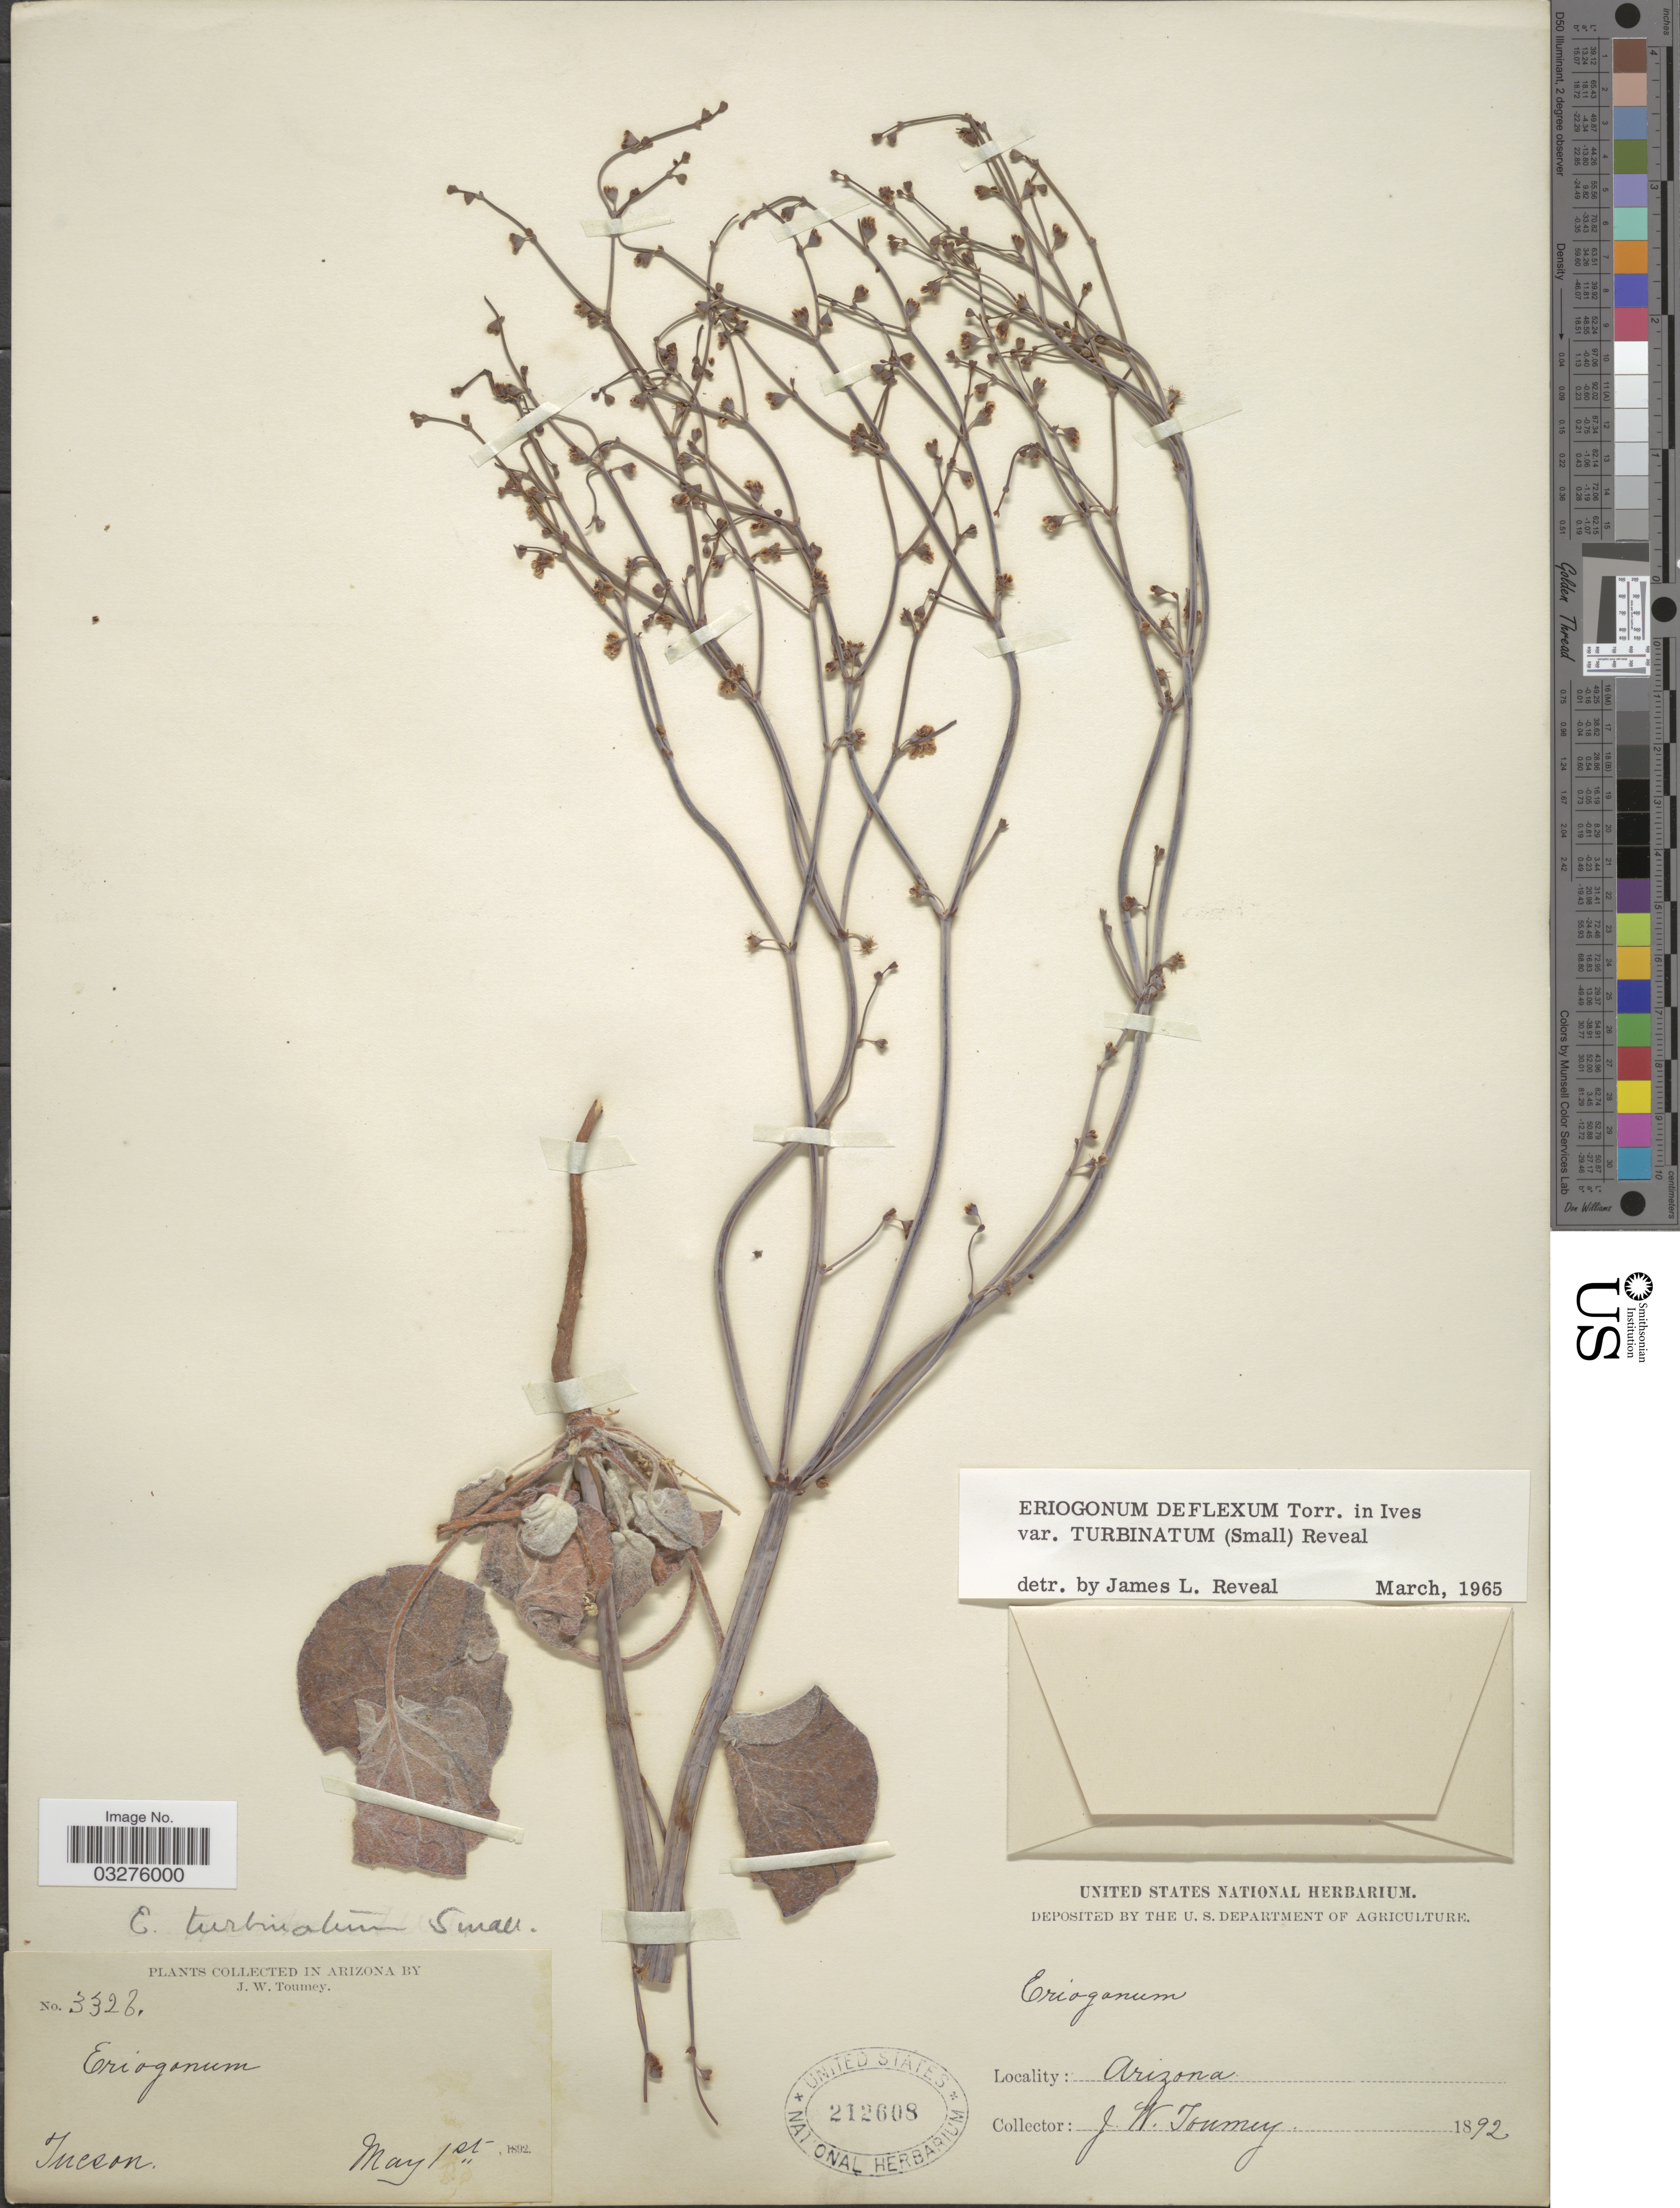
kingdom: Plantae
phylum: Tracheophyta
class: Magnoliopsida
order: Caryophyllales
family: Polygonaceae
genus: Eriogonum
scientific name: Eriogonum deflexum var. turbinatum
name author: (Small) Reveal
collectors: J. W. Toumey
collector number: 332b*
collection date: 1892-05-01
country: United States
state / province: Arizona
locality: Tucson.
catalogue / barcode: US 212608